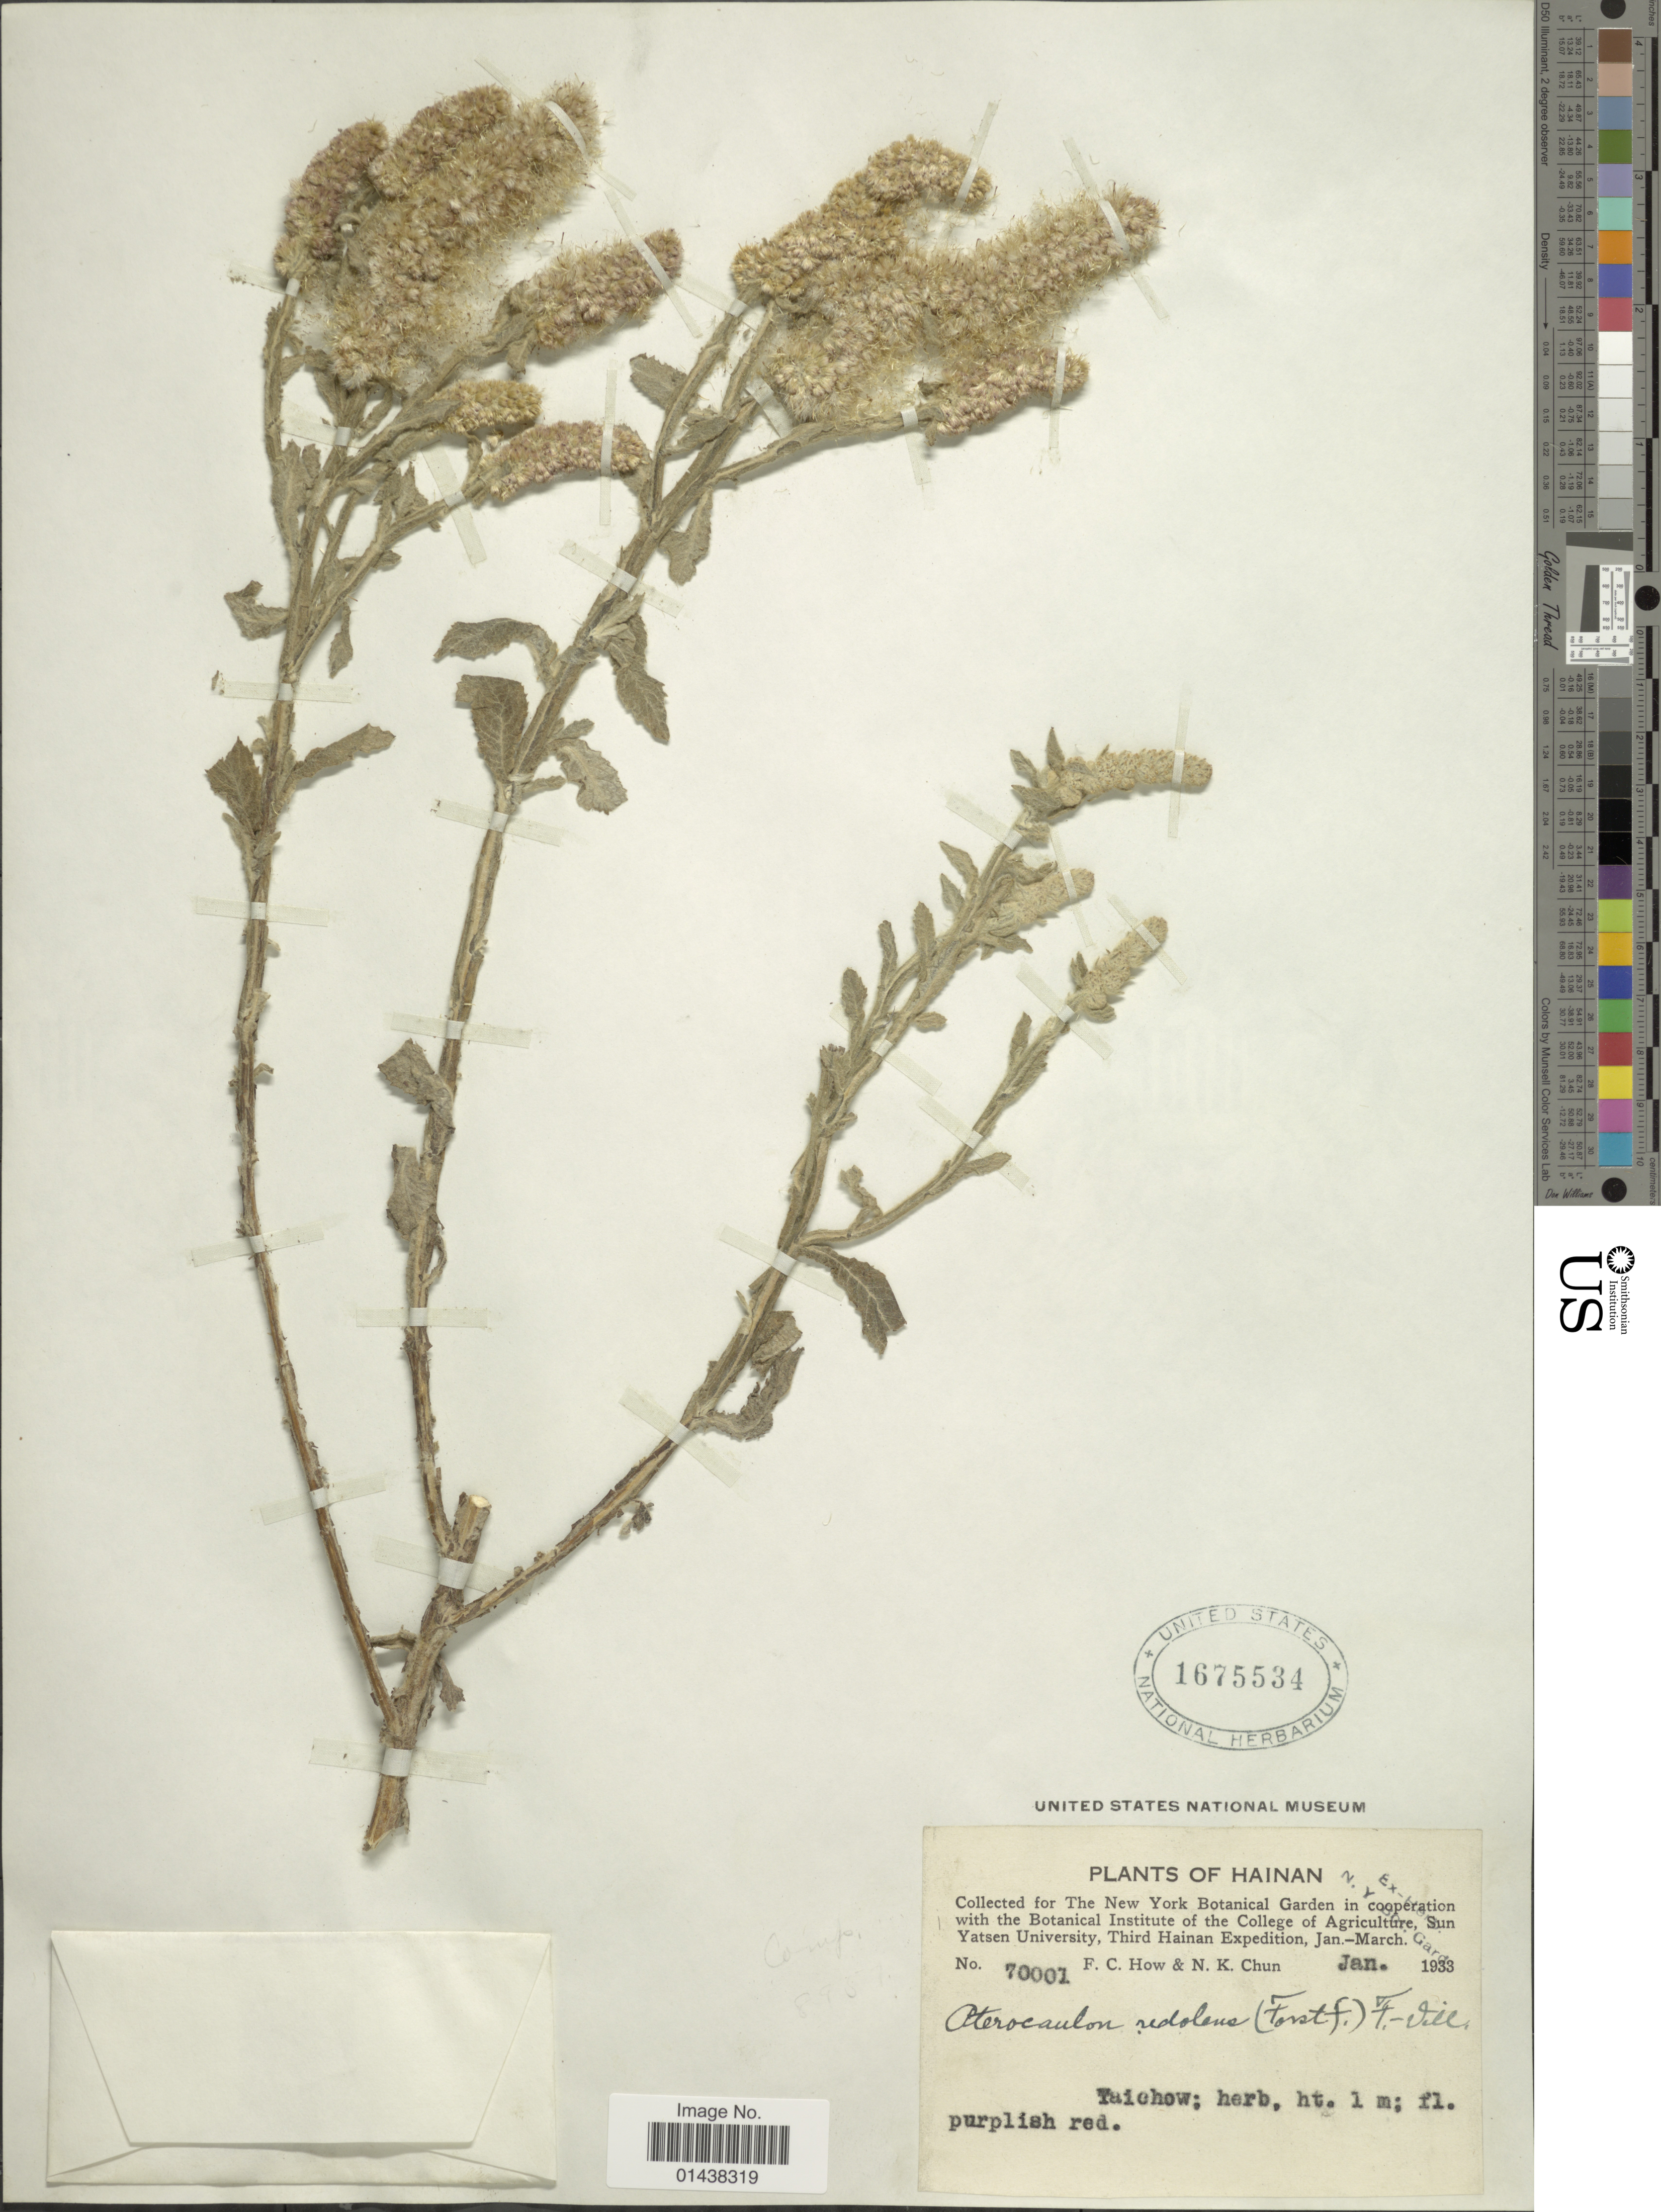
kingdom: Plantae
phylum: Tracheophyta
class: Magnoliopsida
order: Asterales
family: Asteraceae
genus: Pterocaulon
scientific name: Pterocaulon redolens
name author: (G. Forst. ex Willd.) Benth. ex Fern.-Vill.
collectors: F. C. How & N. K. Chun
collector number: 70001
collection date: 1933-01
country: China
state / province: Hainan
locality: Taichow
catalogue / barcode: US 1675534